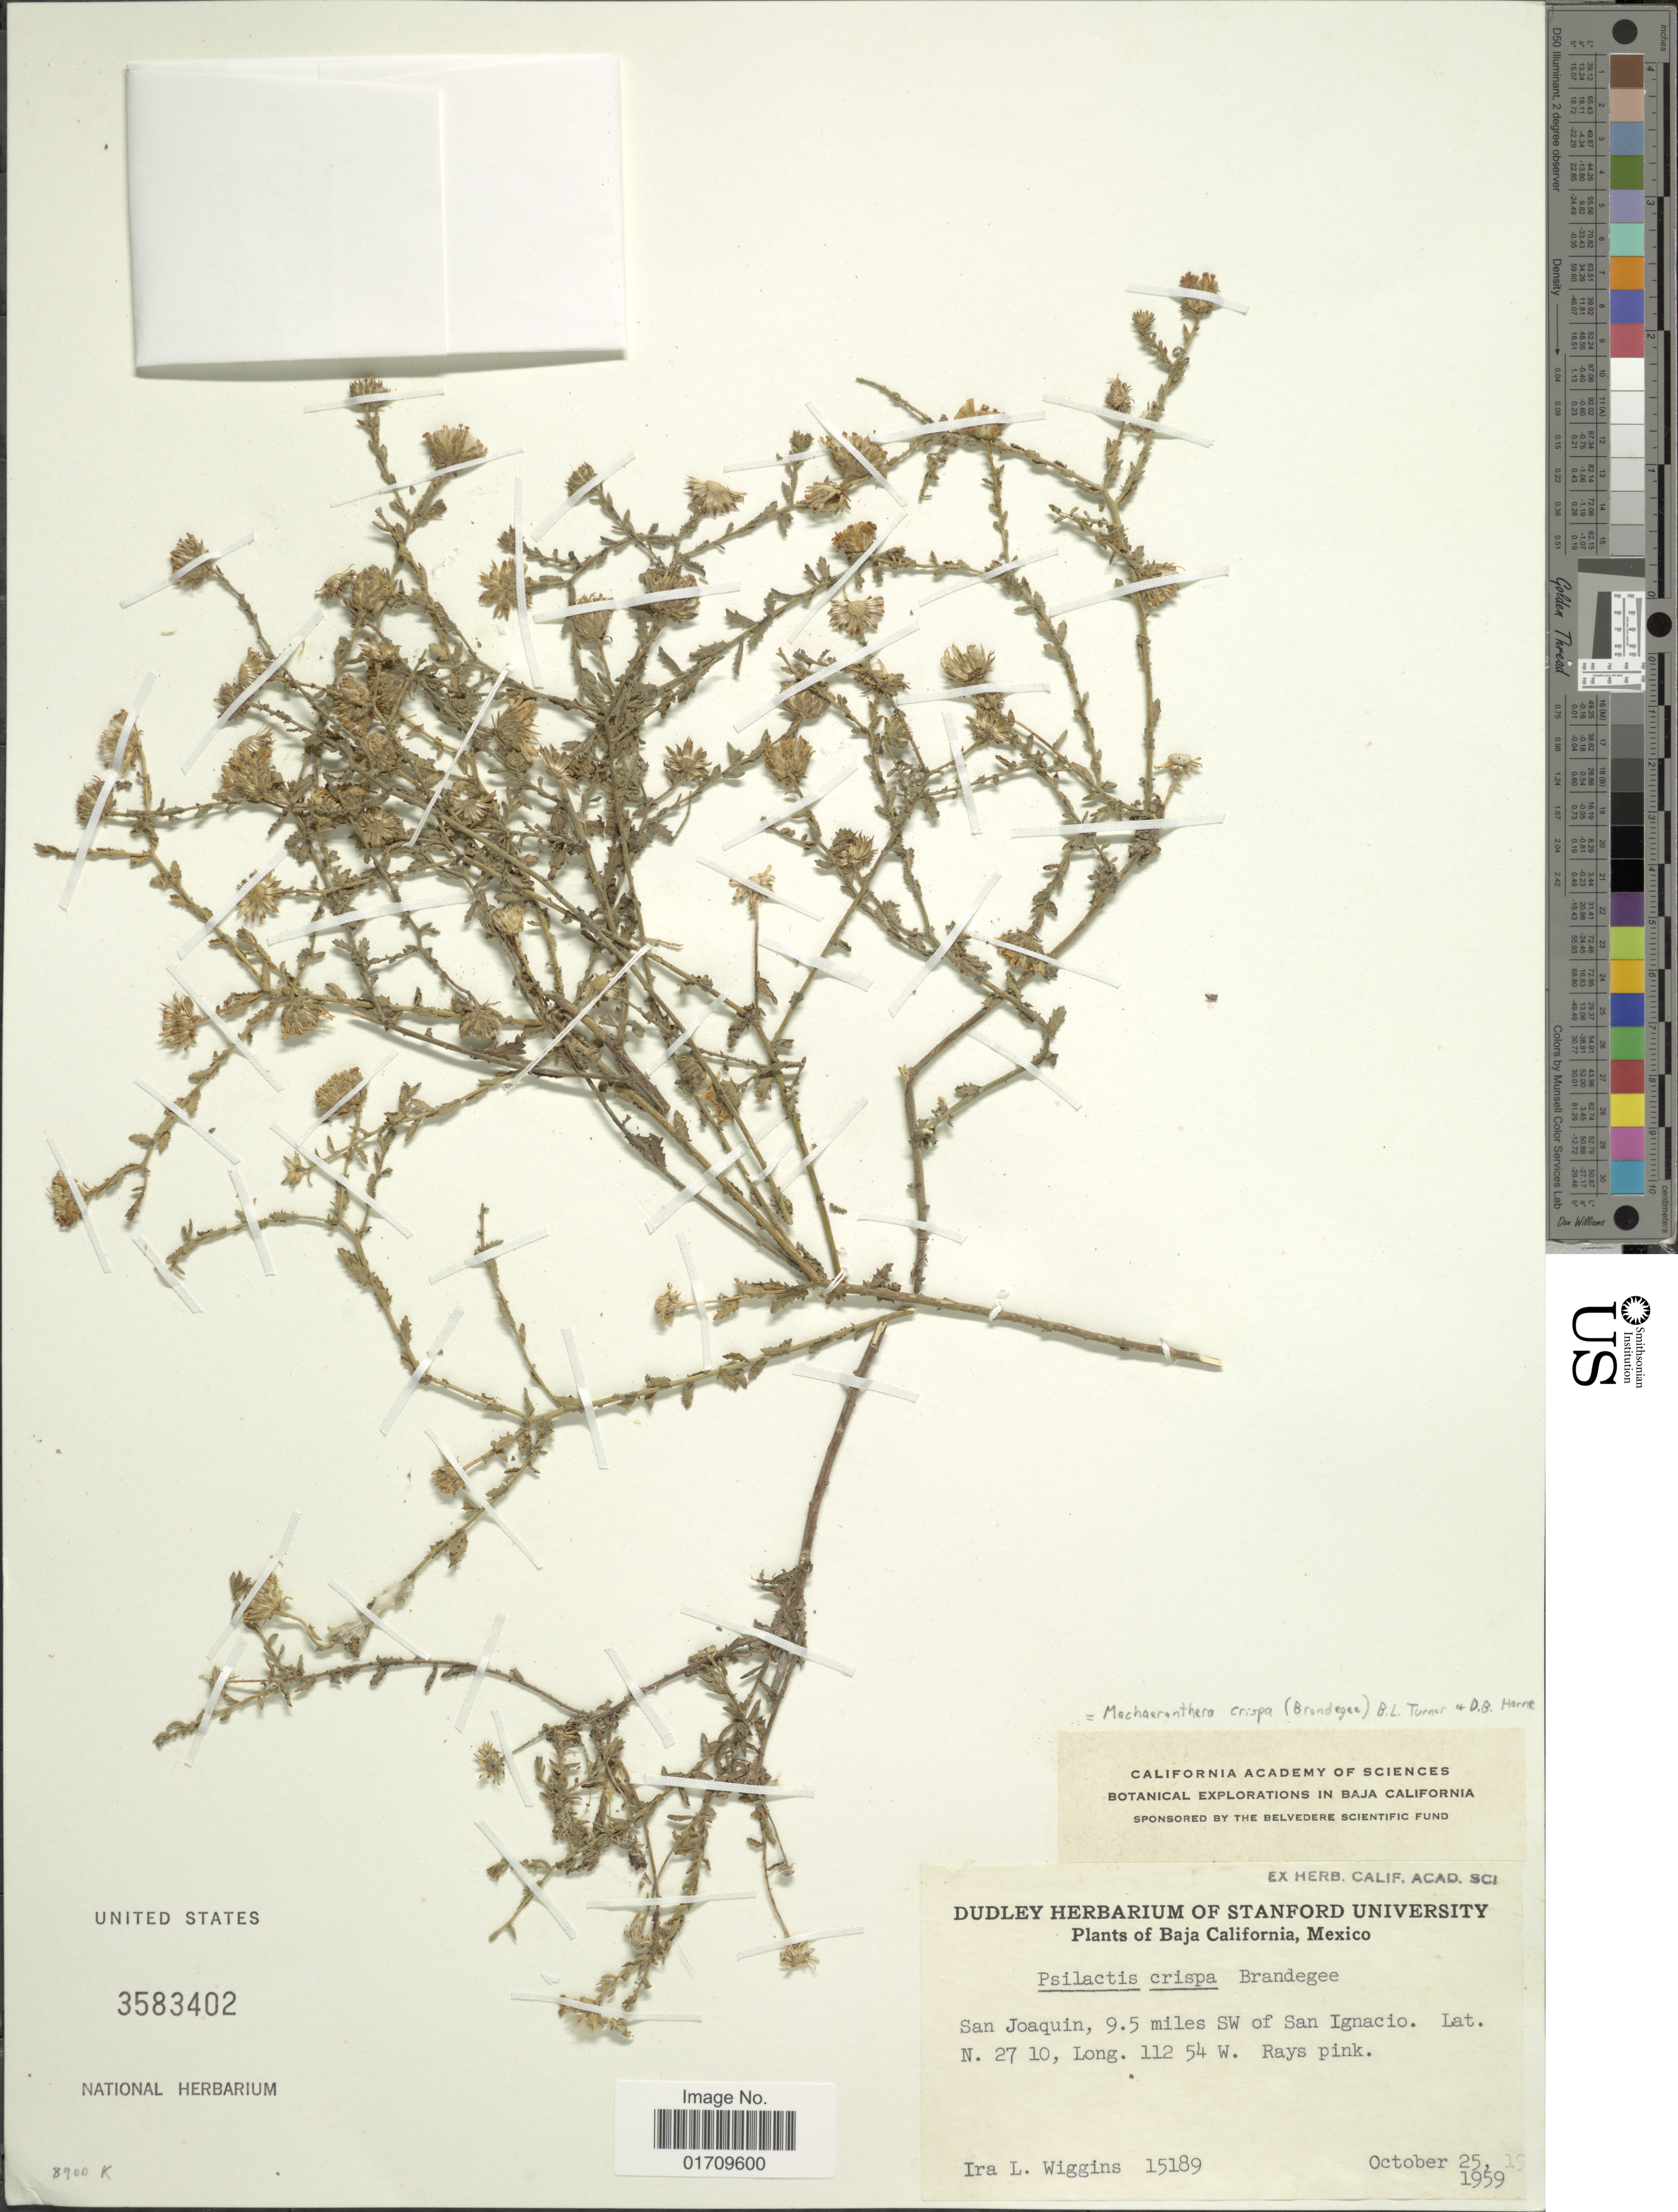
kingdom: Plantae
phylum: Tracheophyta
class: Magnoliopsida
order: Asterales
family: Asteraceae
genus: Machaeranthera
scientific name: Machaeranthera crispa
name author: (Brandegee) B.L. Turner & D.B. Horne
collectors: I. L. Wiggins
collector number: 15189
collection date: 1959-10-25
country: Mexico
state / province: Baja California Sur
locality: San Joaquin, 9.5 miles SW of San Ignacio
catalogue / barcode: US 3583402